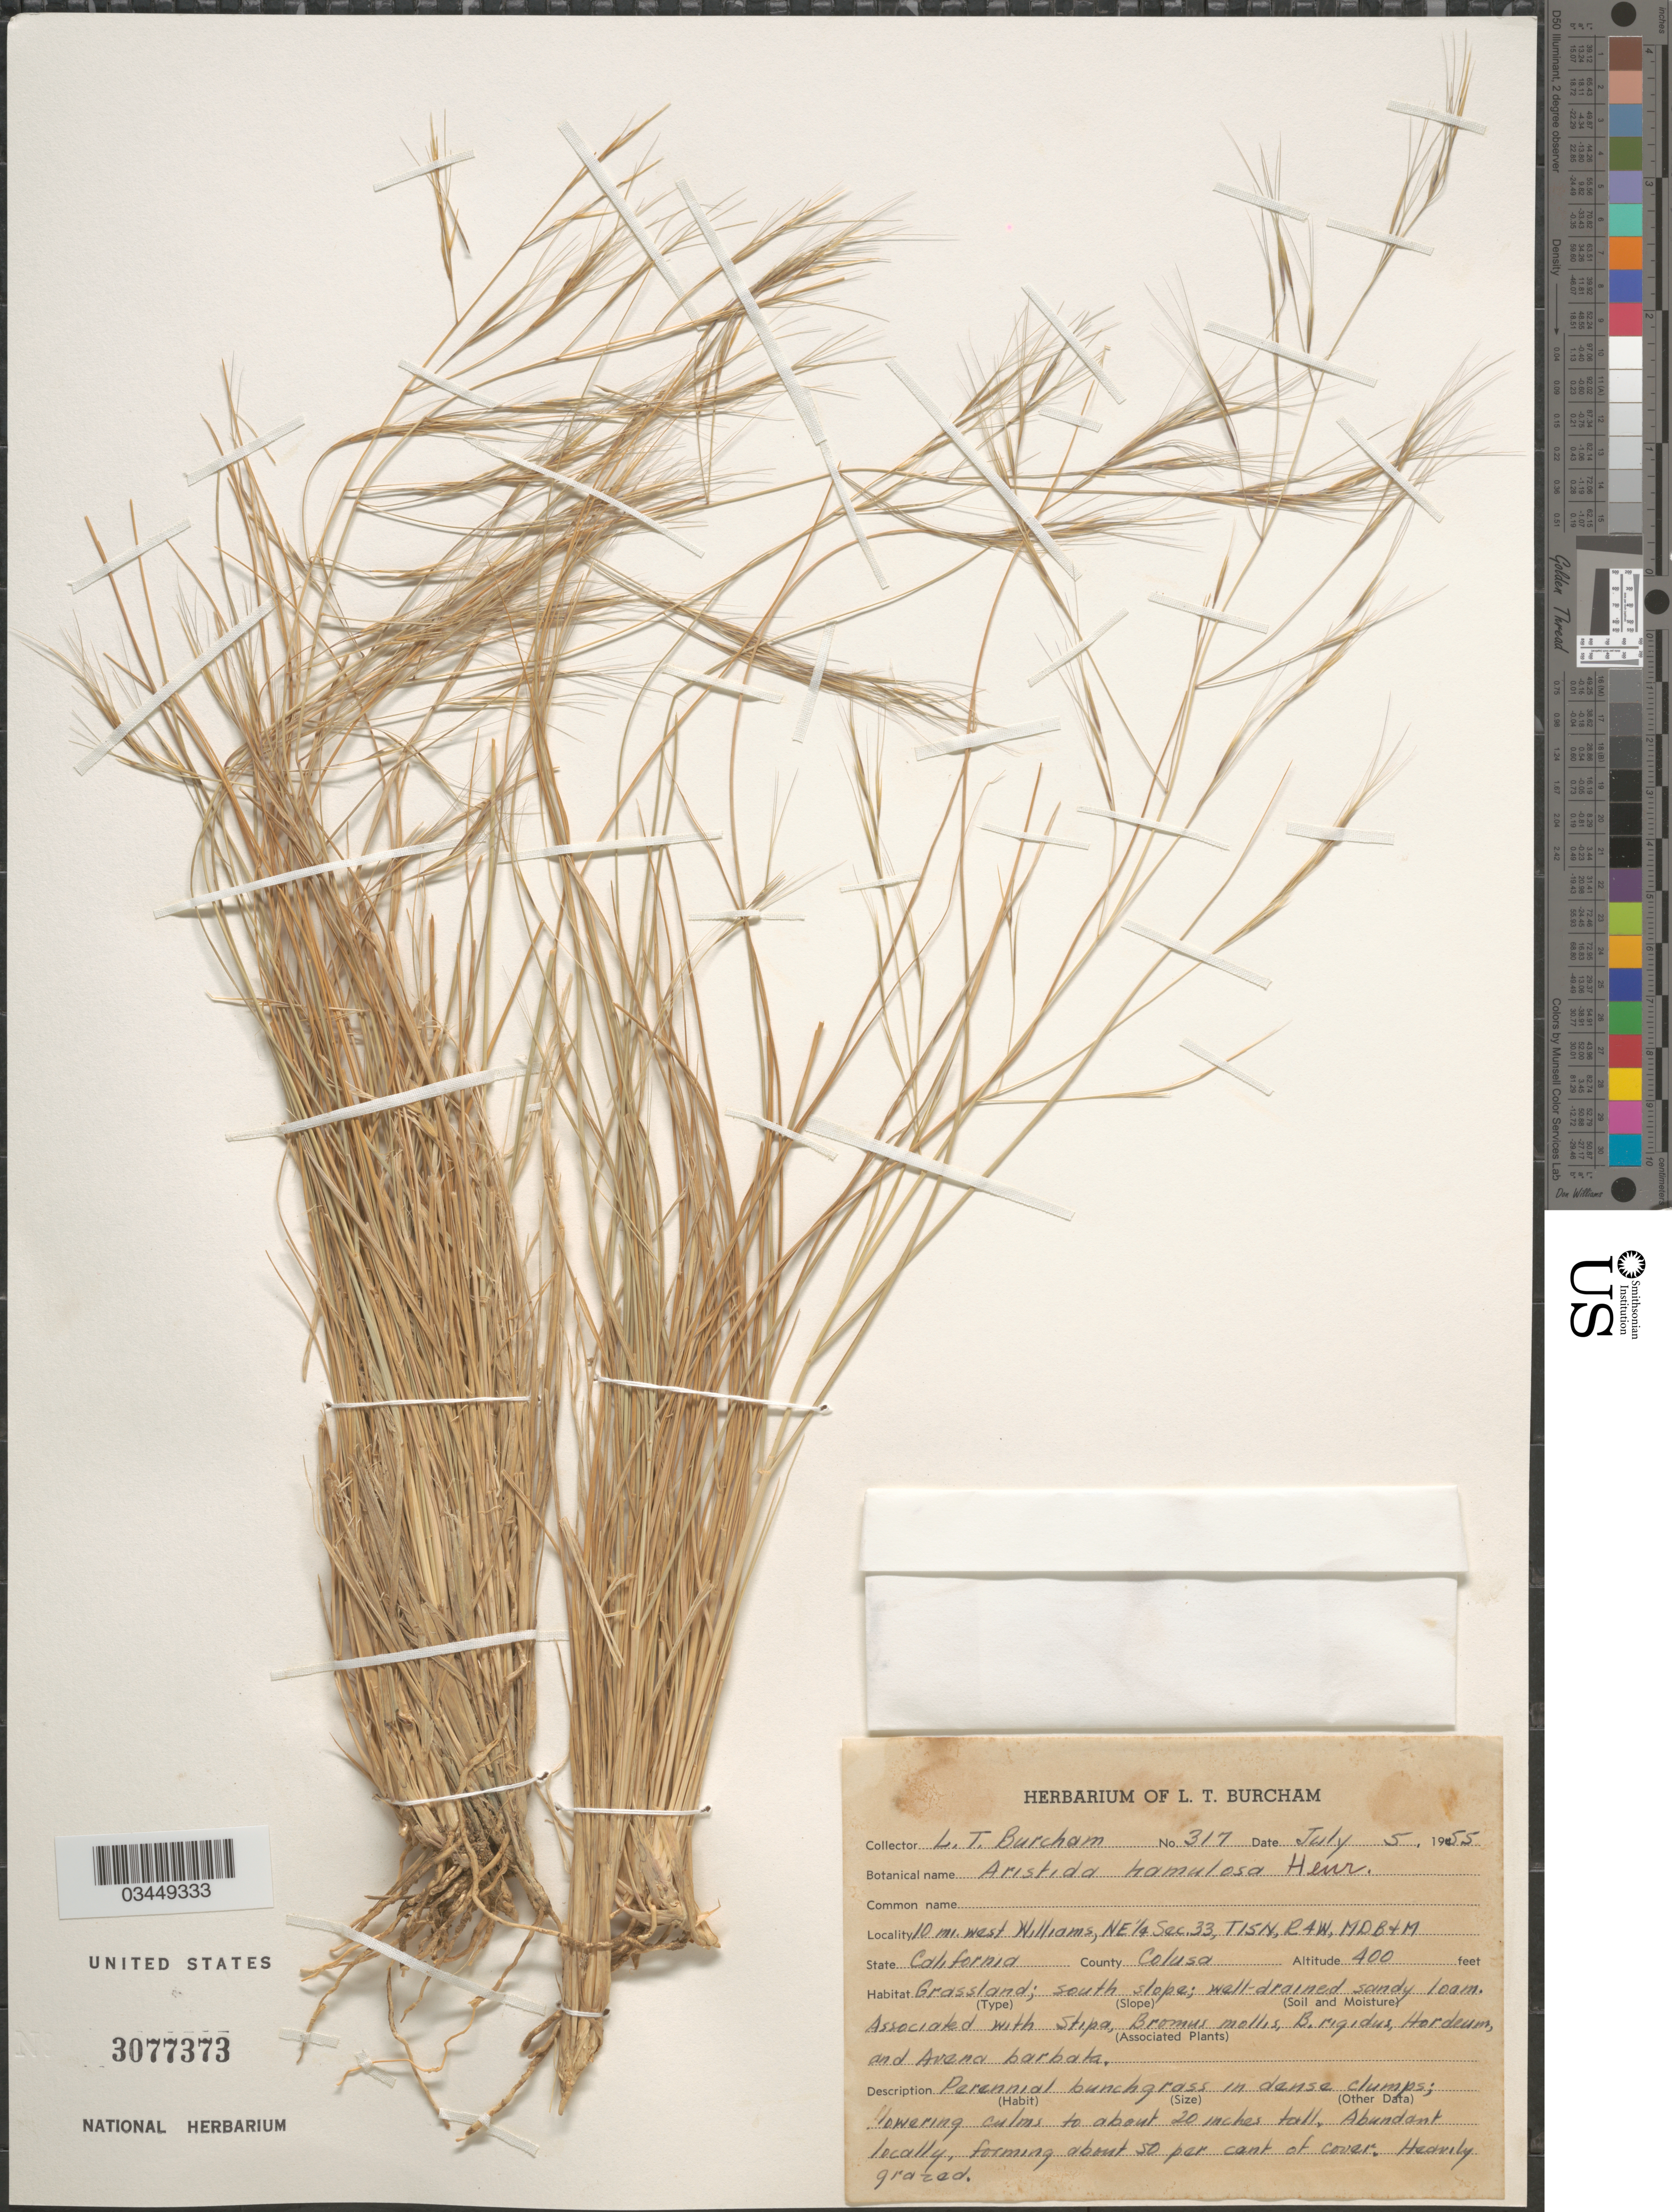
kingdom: Plantae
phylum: Tracheophyta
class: Liliopsida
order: Poales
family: Poaceae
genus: Aristida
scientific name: Aristida hamulosa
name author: Henr.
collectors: L. Burcham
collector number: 317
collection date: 1955-07-05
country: United States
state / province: California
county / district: Contra Costa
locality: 10 mi. west Williams, NE ¼ Sec. 33, T15N, R4W, MDB+M. County Colusa. South slope.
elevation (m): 122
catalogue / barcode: US 3077373